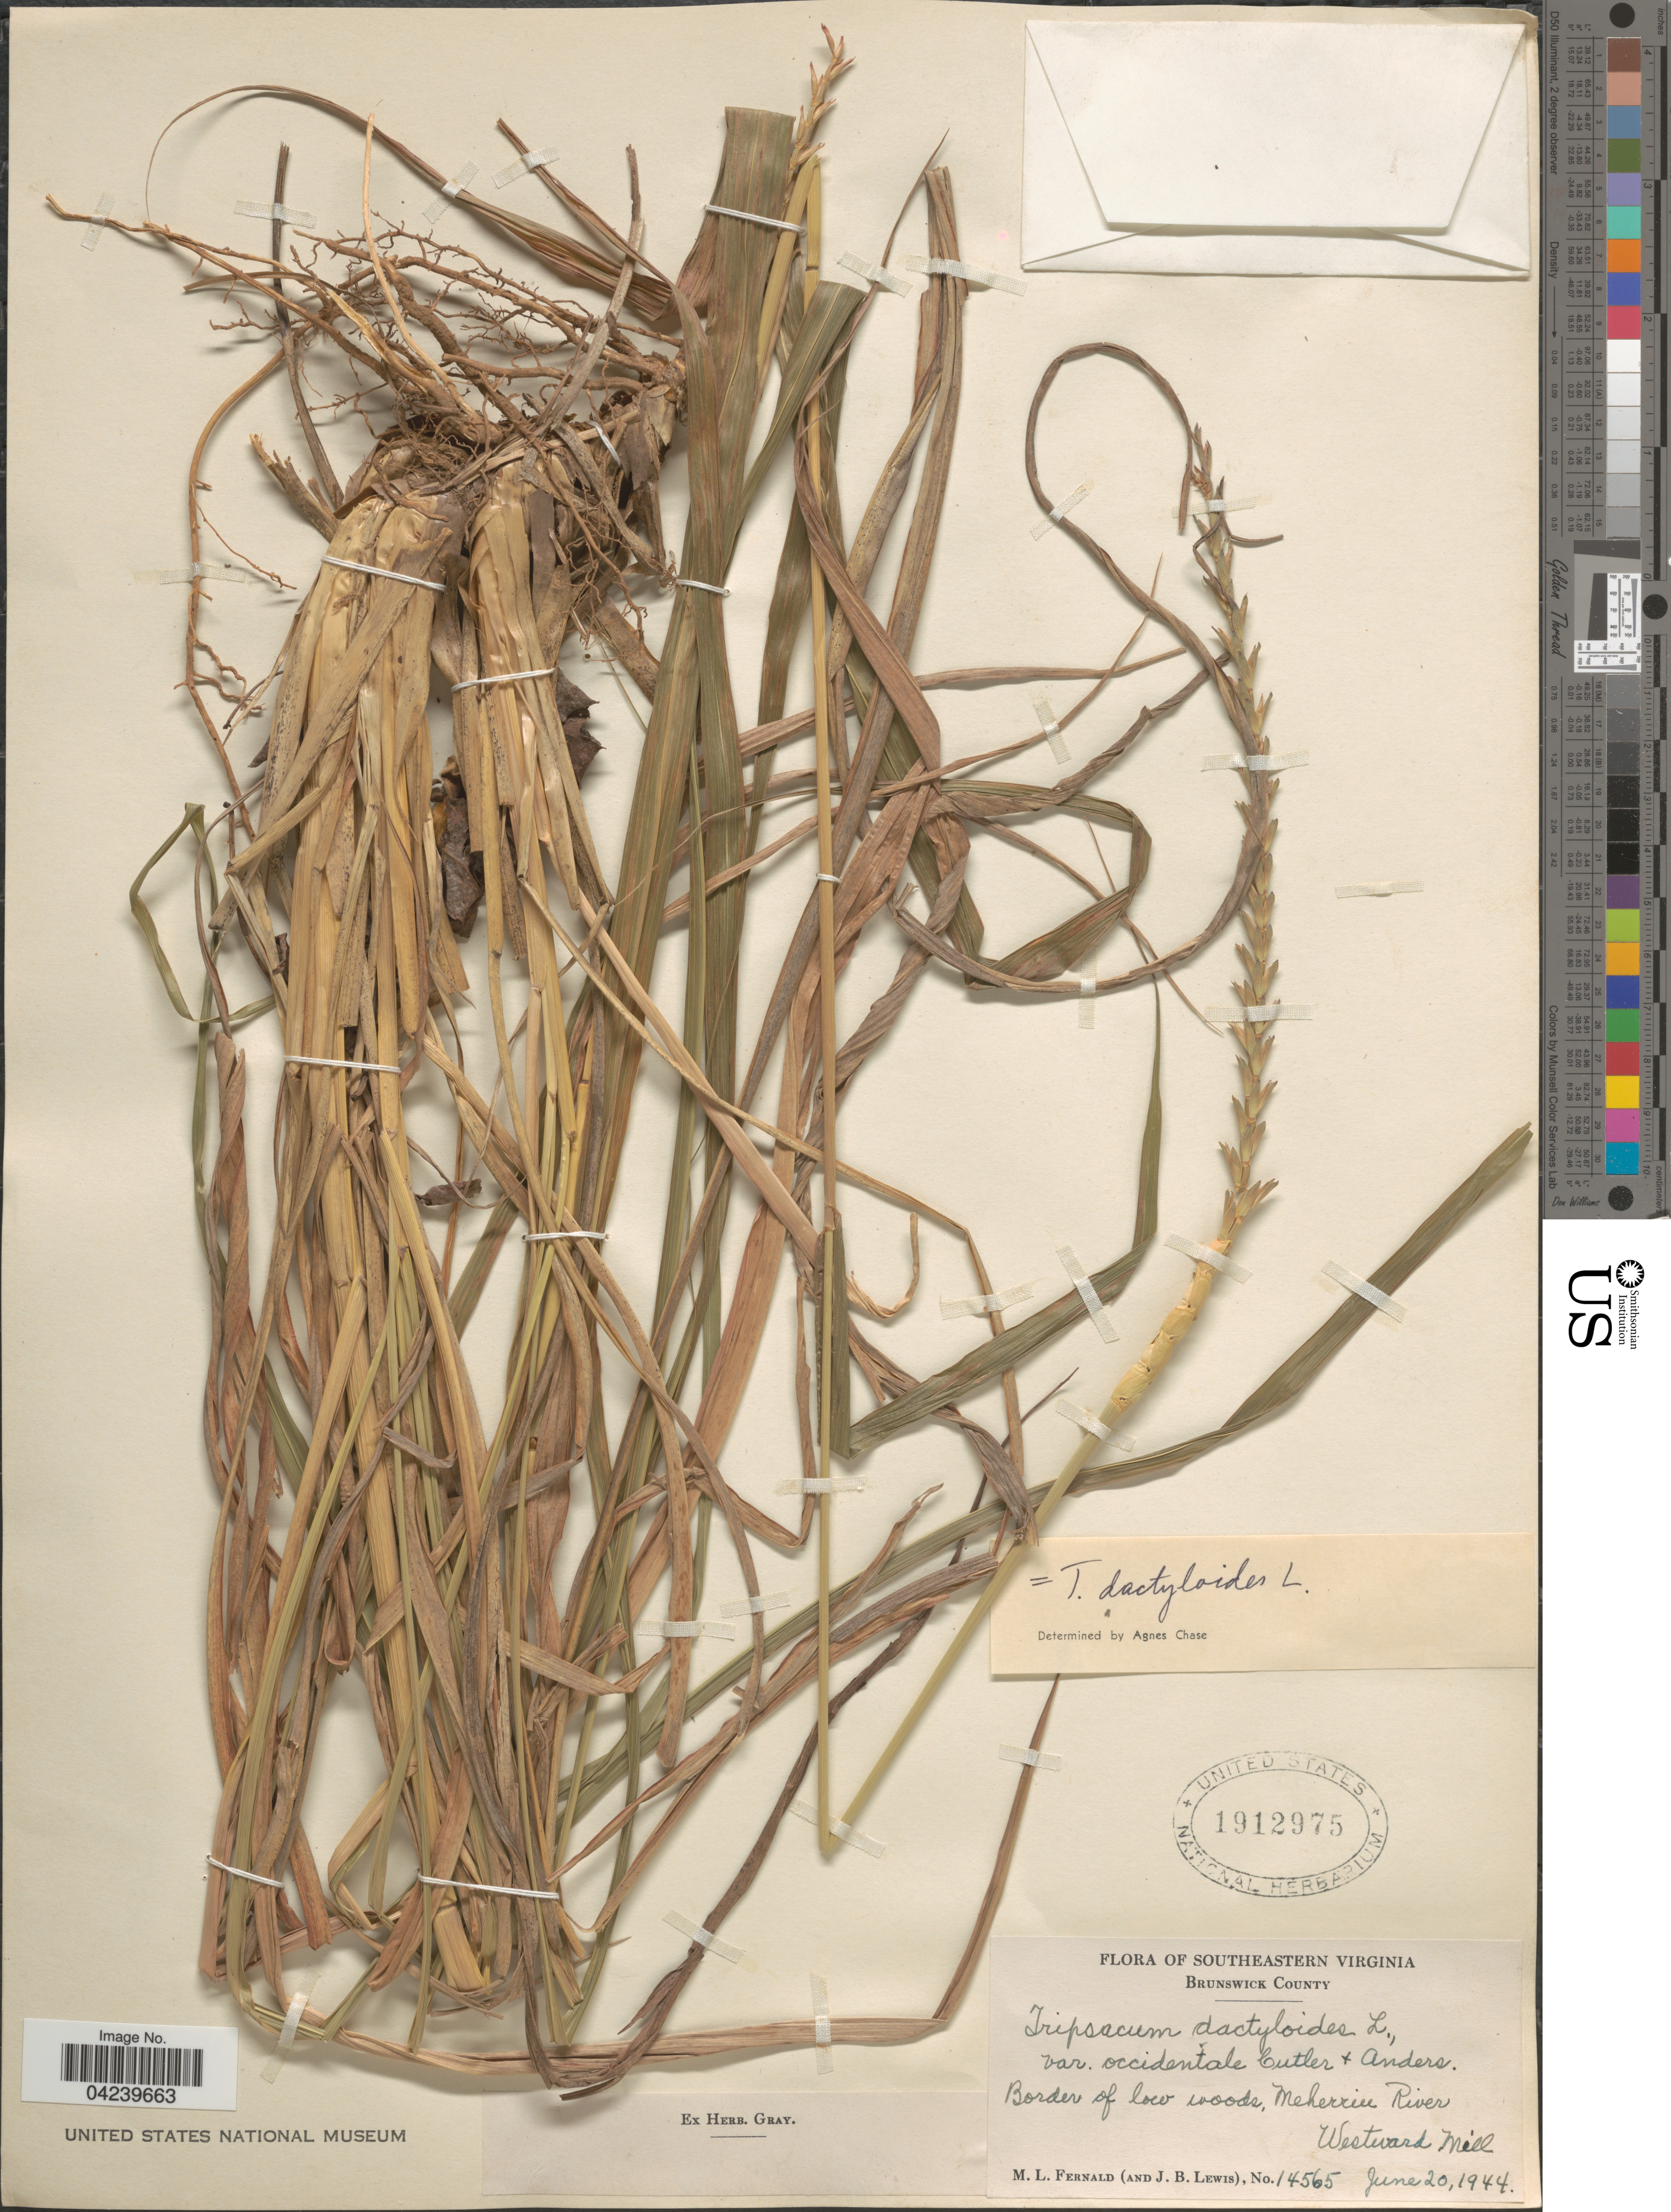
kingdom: Plantae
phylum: Tracheophyta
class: Liliopsida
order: Poales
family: Poaceae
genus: Tripsacum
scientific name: Tripsacum dactyloides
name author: (L.) L.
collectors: M. L. Fernald & J. B. Lewis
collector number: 14565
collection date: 1944-06-20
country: United States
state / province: Virginia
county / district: Brunswick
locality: Southeastern Virginia. Brunswick County. Border of low woods, Meherrin River. Westward Mill.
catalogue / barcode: US 1912975